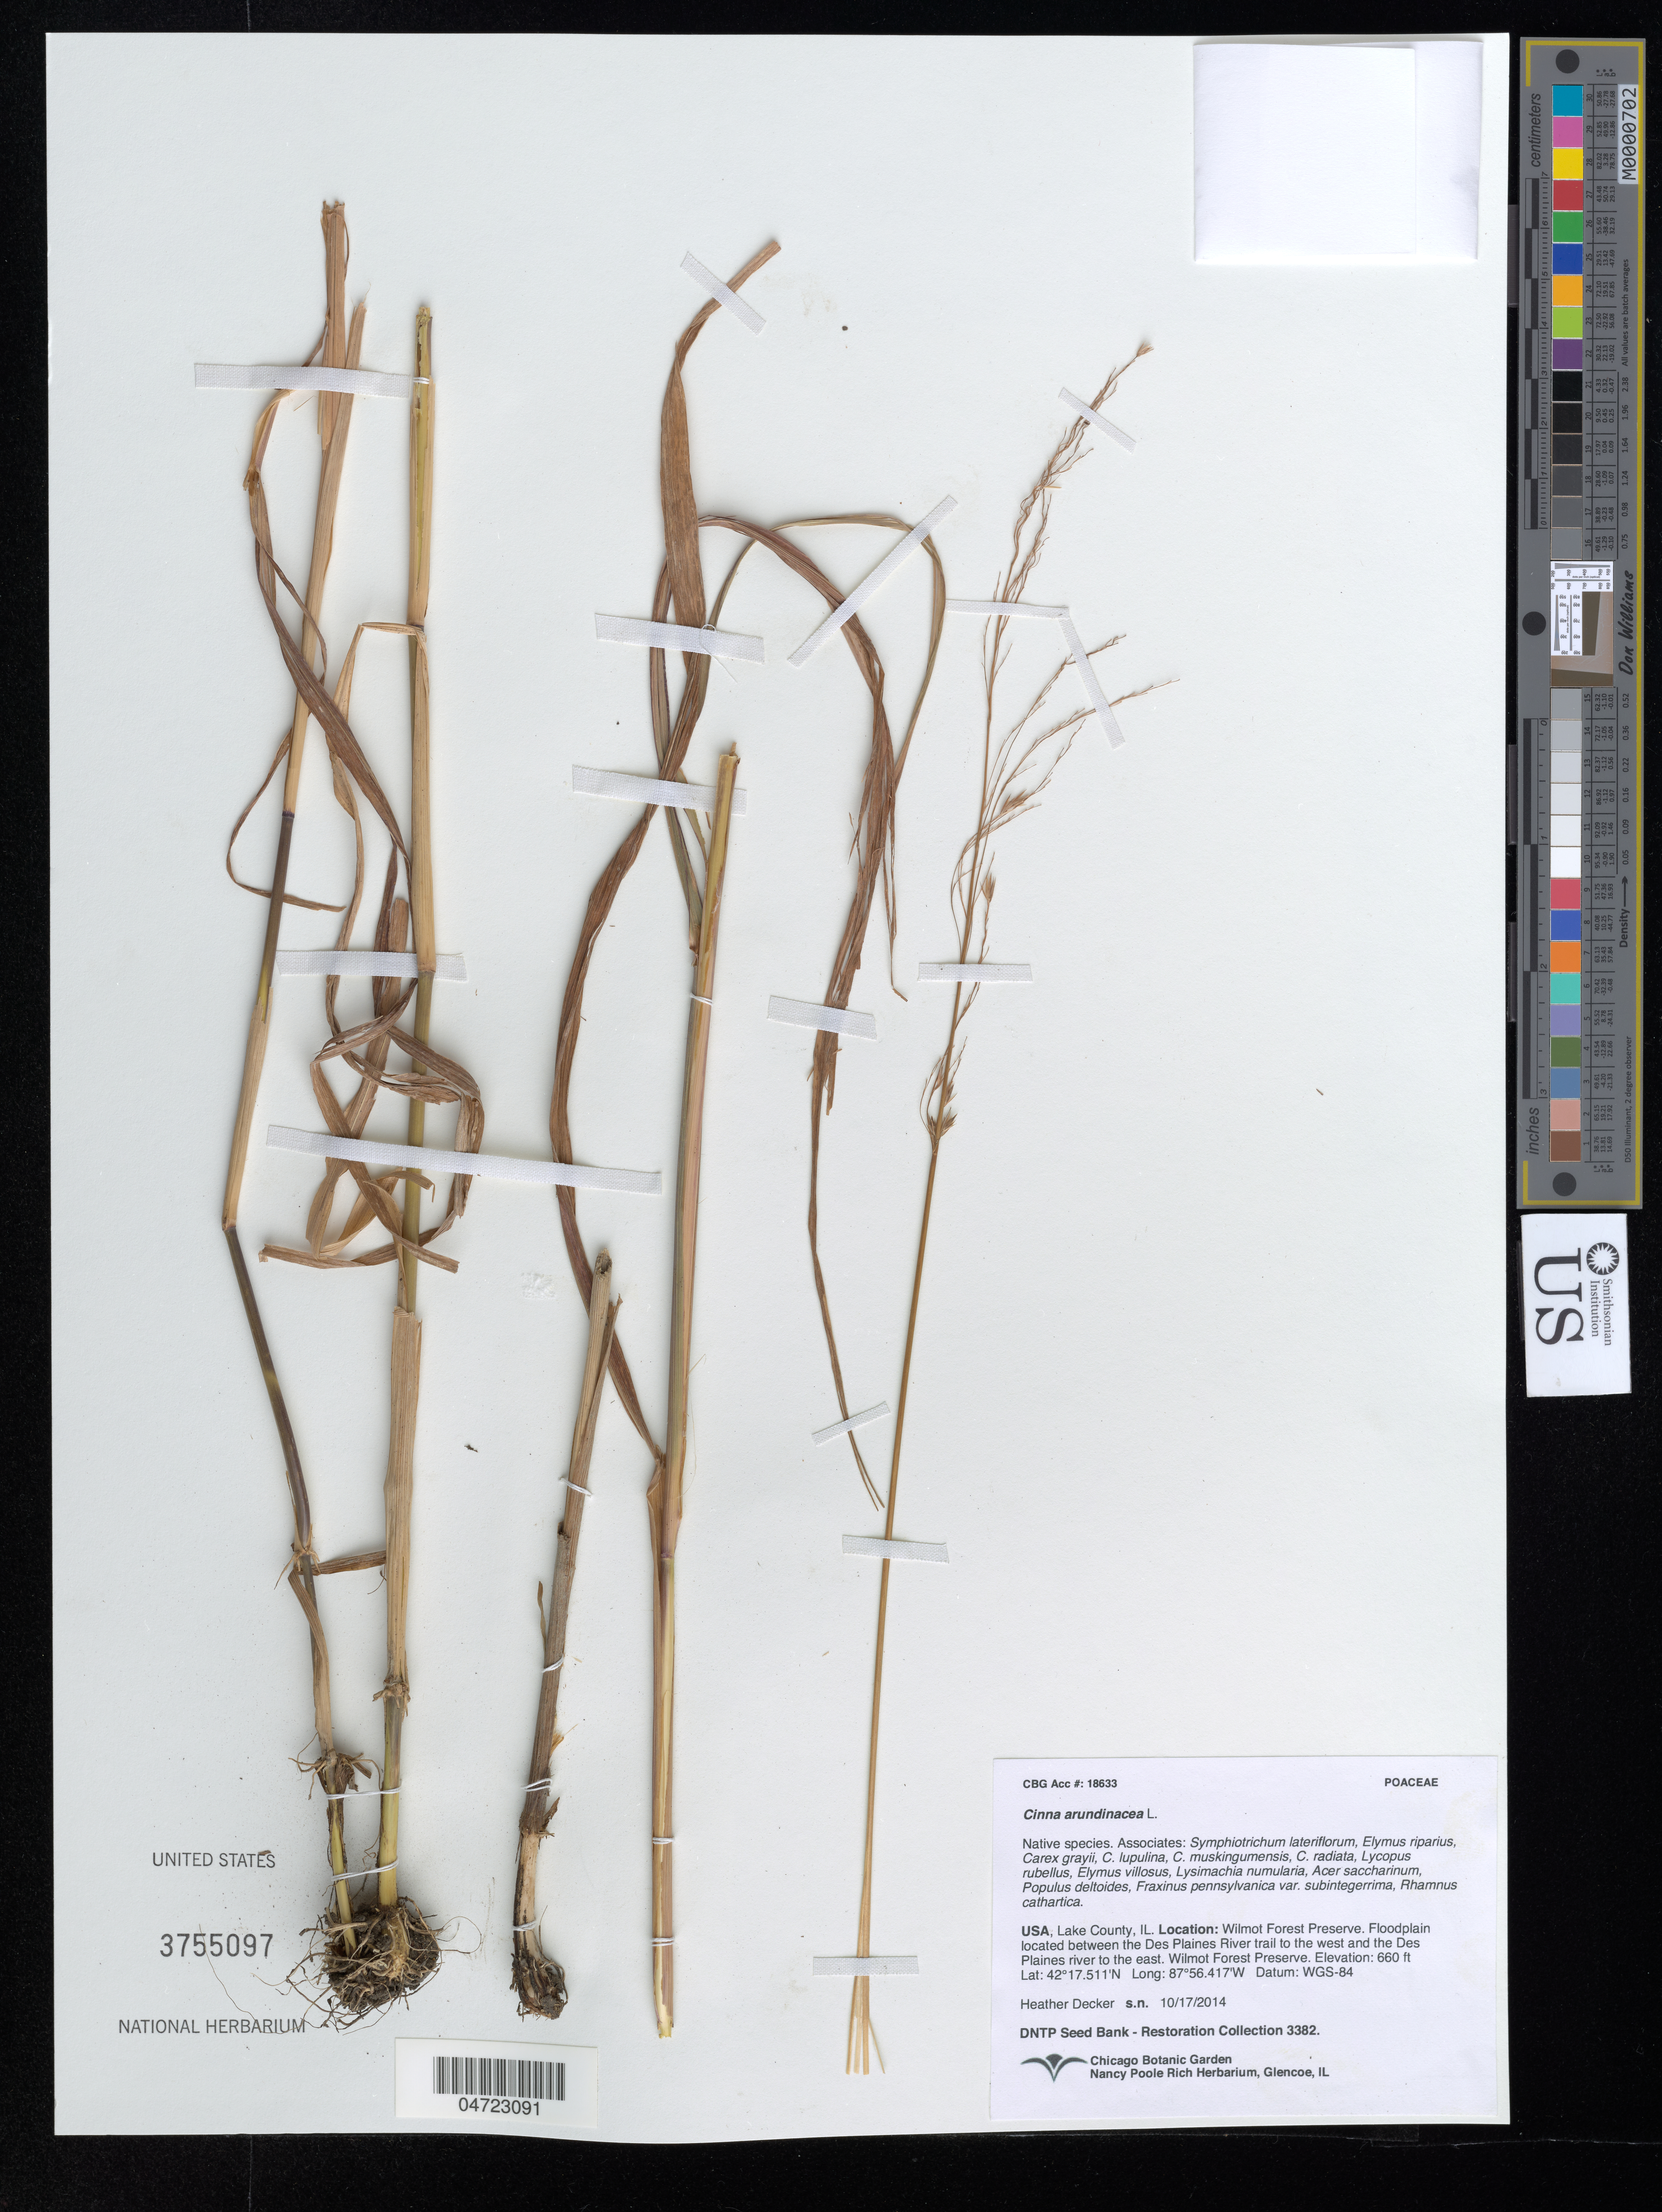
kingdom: Plantae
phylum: Tracheophyta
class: Liliopsida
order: Poales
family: Poaceae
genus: Cinna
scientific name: Cinna arundinacea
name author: L.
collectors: H. Decker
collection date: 2014-10-17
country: United States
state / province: Illinois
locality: Lake County, IL. Wilmot Forest Reserve. Floodplain located between the Des Plaines River trail to the west and the Des Plaines river to the east. Wilmot Forest Preserve.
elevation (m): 201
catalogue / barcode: US 3755097